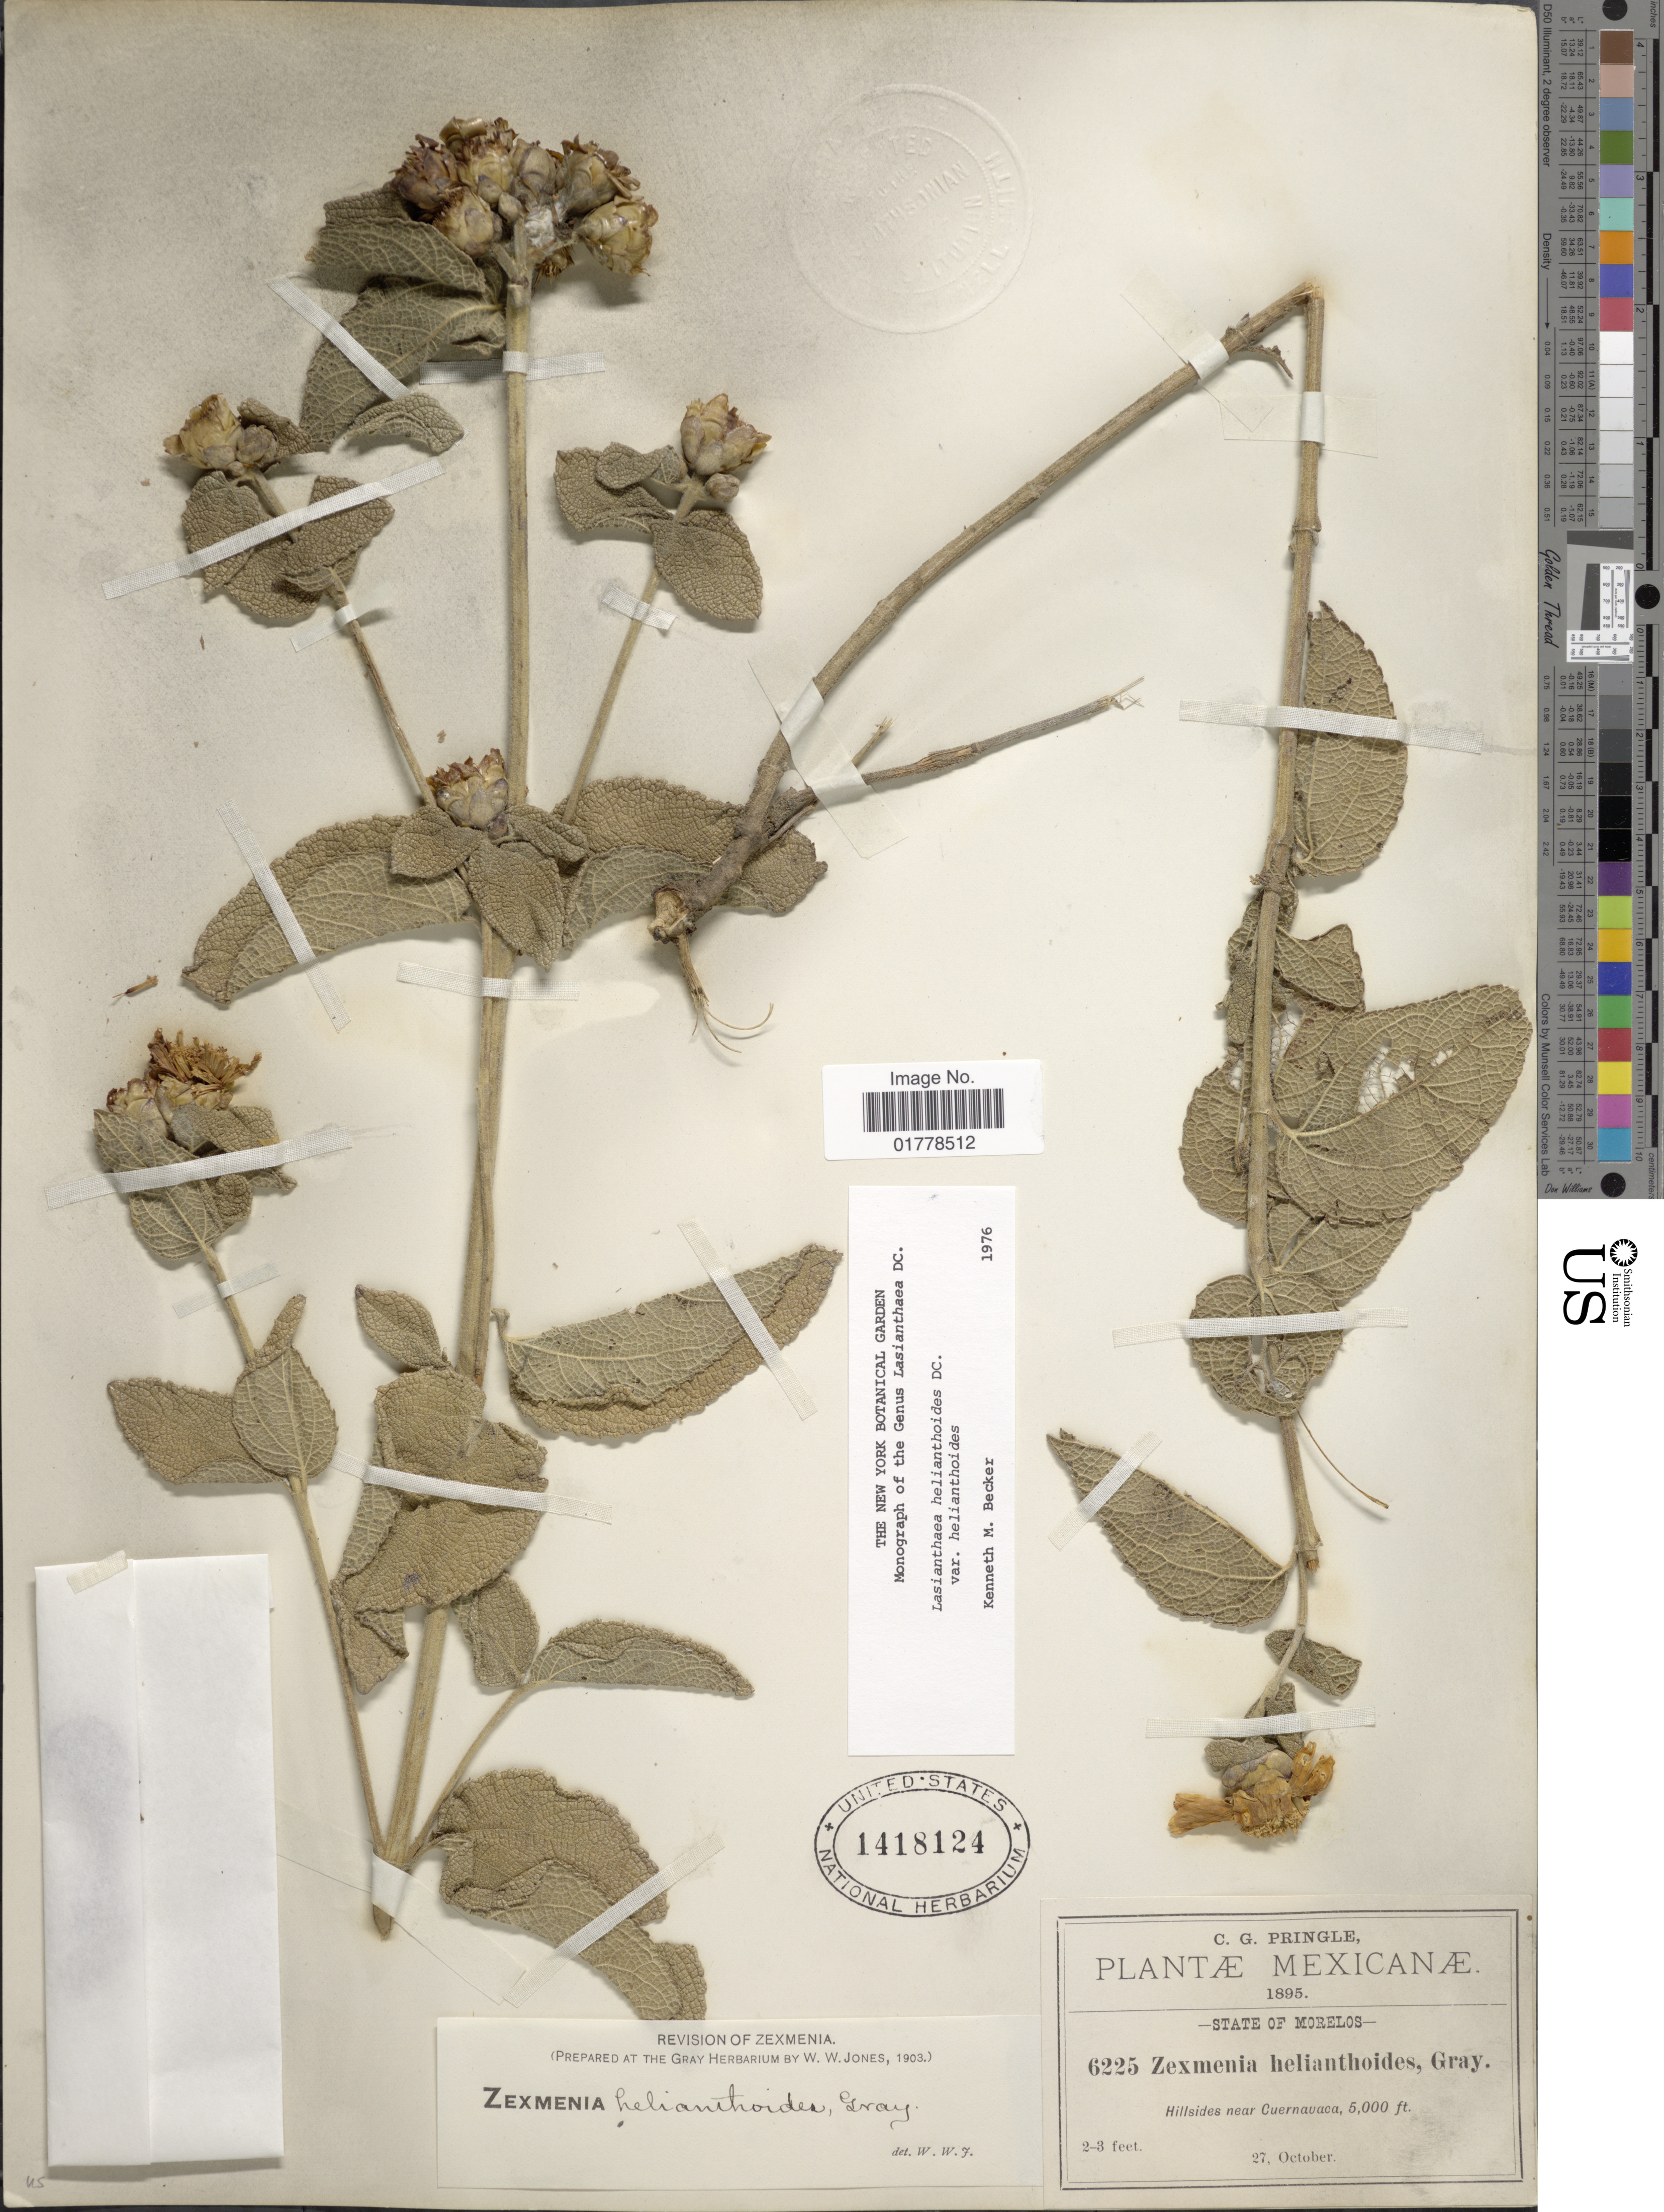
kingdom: Plantae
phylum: Tracheophyta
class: Magnoliopsida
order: Asterales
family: Asteraceae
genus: Lasianthaea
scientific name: Lasianthaea helianthoides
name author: Zucc. & DC.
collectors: C. G. Pringle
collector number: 6225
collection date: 1895-10-27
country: Mexico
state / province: Morelos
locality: State of Morelos. Hillsides near Cuernavaca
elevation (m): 1524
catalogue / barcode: US 1418124